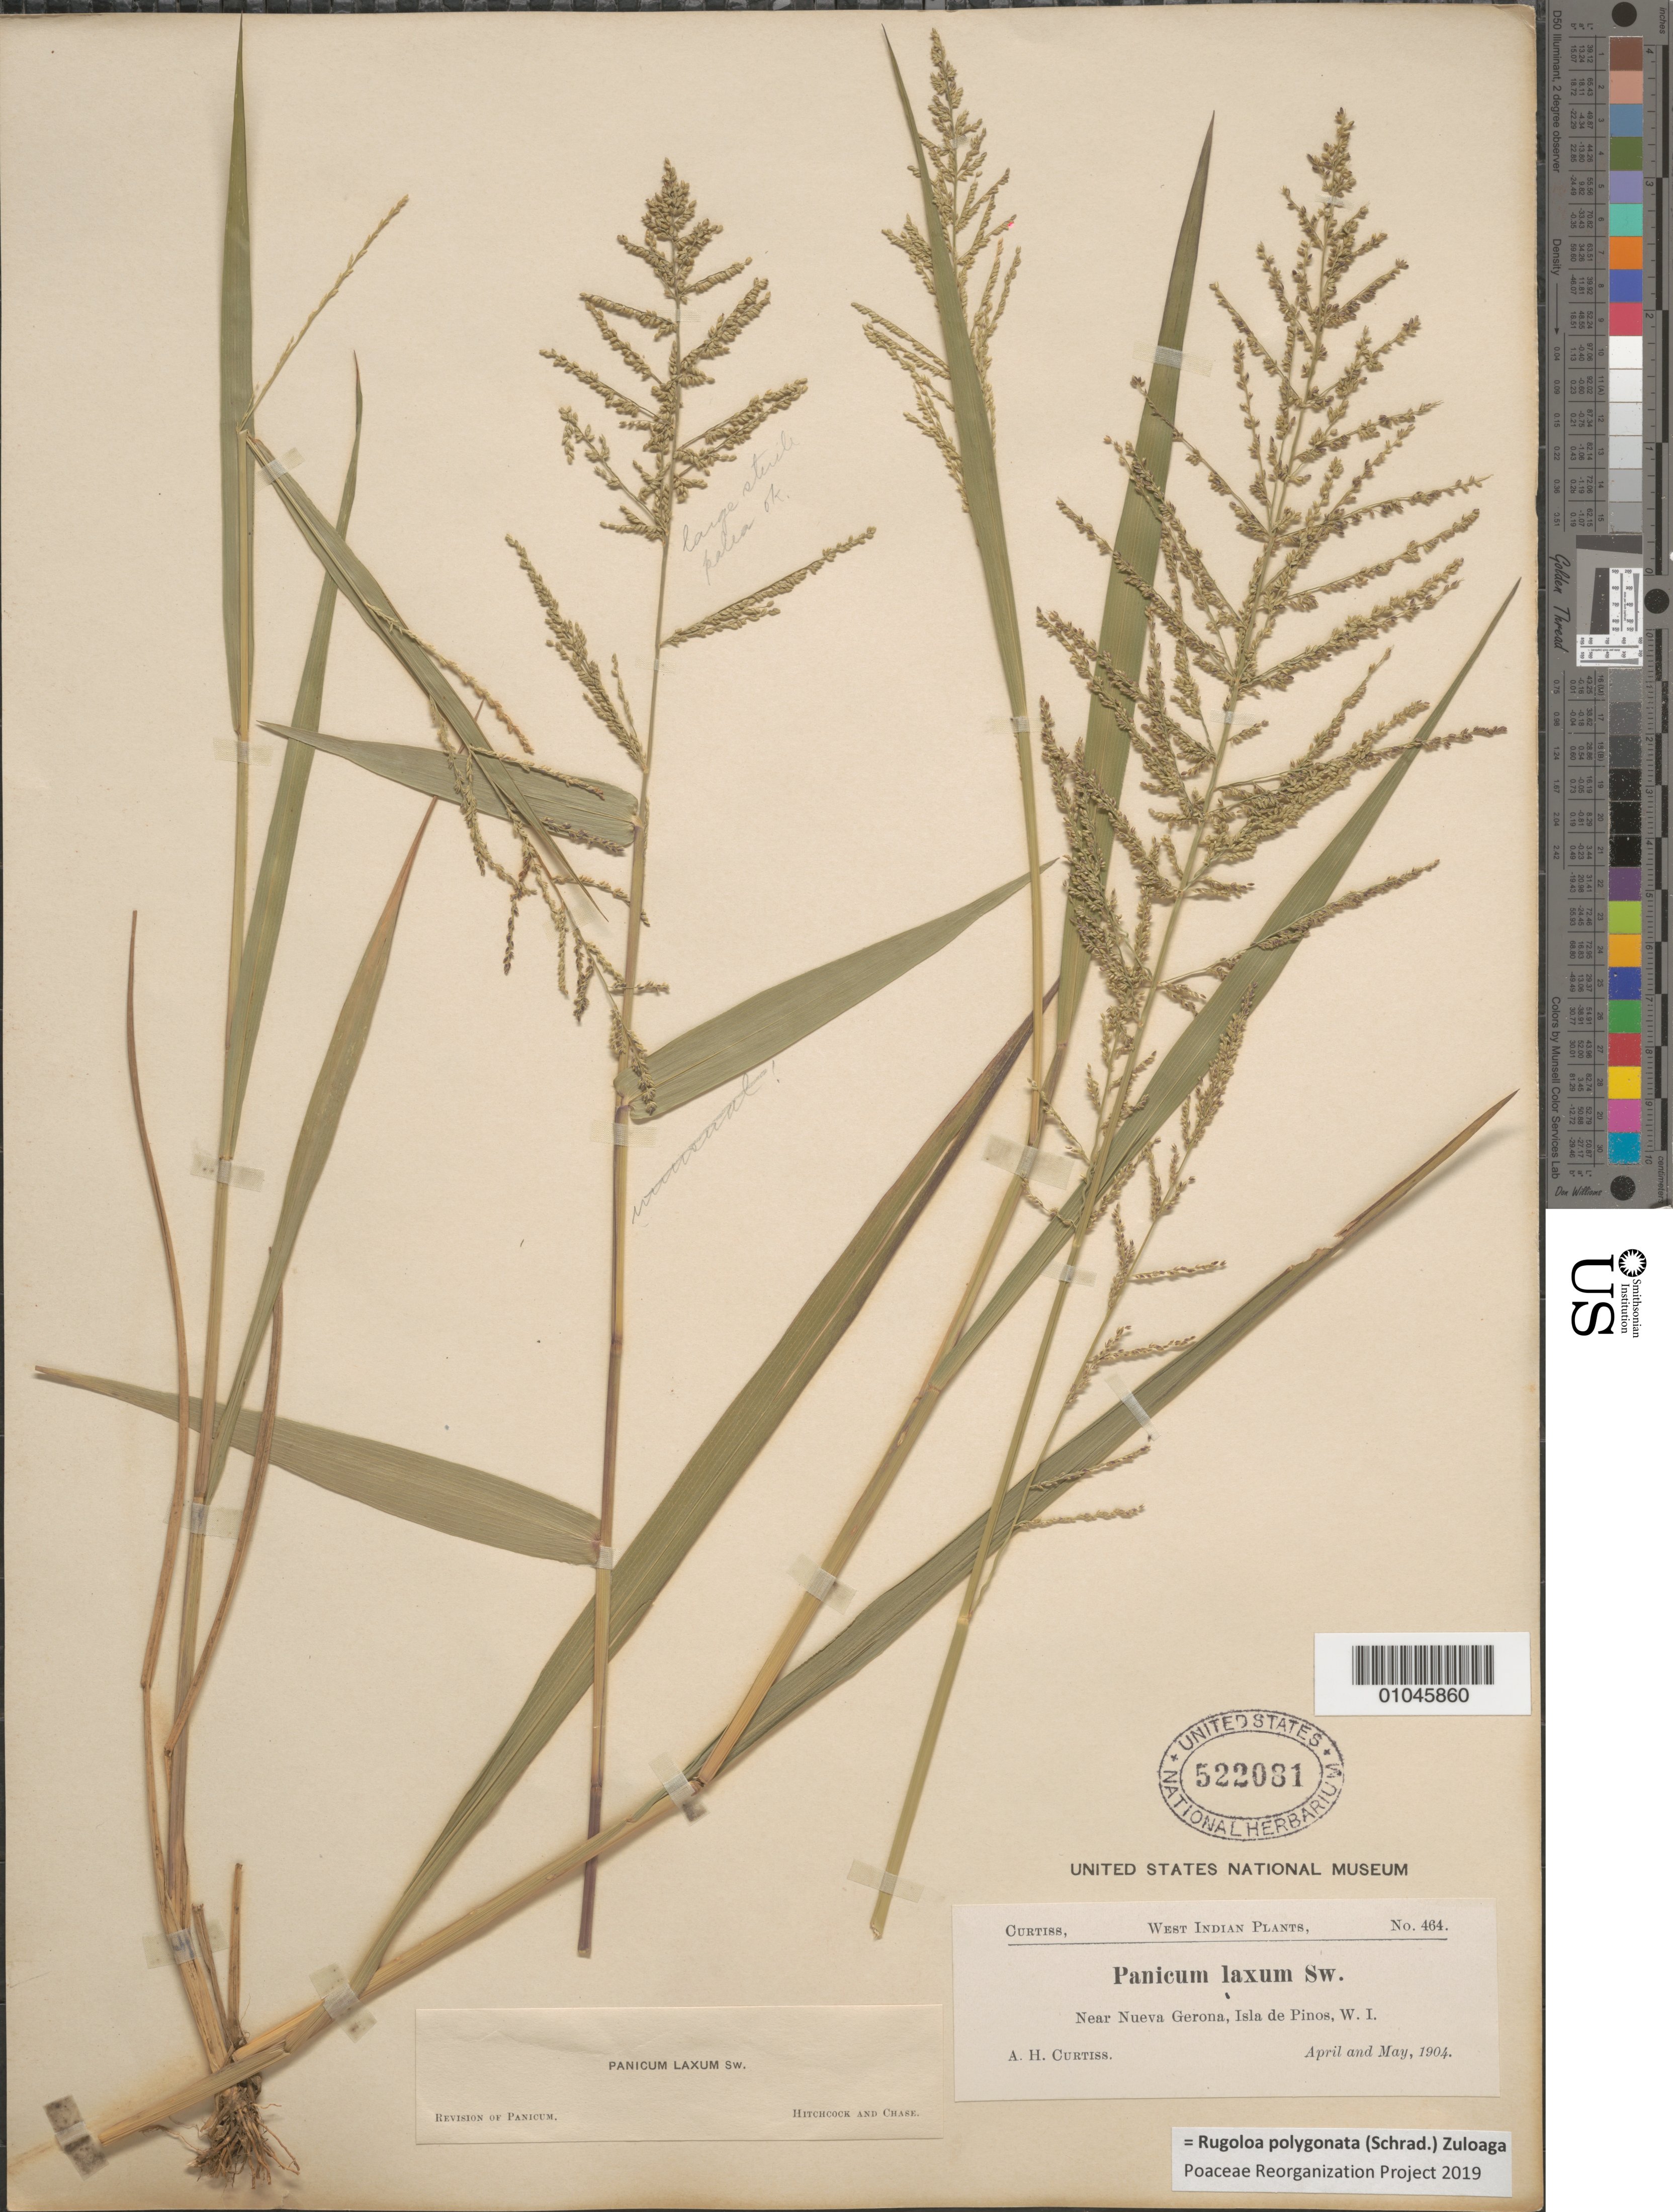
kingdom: Plantae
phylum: Tracheophyta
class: Liliopsida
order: Poales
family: Poaceae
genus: Panicum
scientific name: Panicum boliviense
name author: Hack.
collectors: A. H. Curtiss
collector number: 464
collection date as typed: Apr 1904 to -- May 1904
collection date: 1904-04/1904-05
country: Cuba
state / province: Isla de la Juventud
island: Isla de la Juventud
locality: [Isle of Pines], Near Nueva Gerona, Isla de Pinos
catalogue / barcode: US 522081